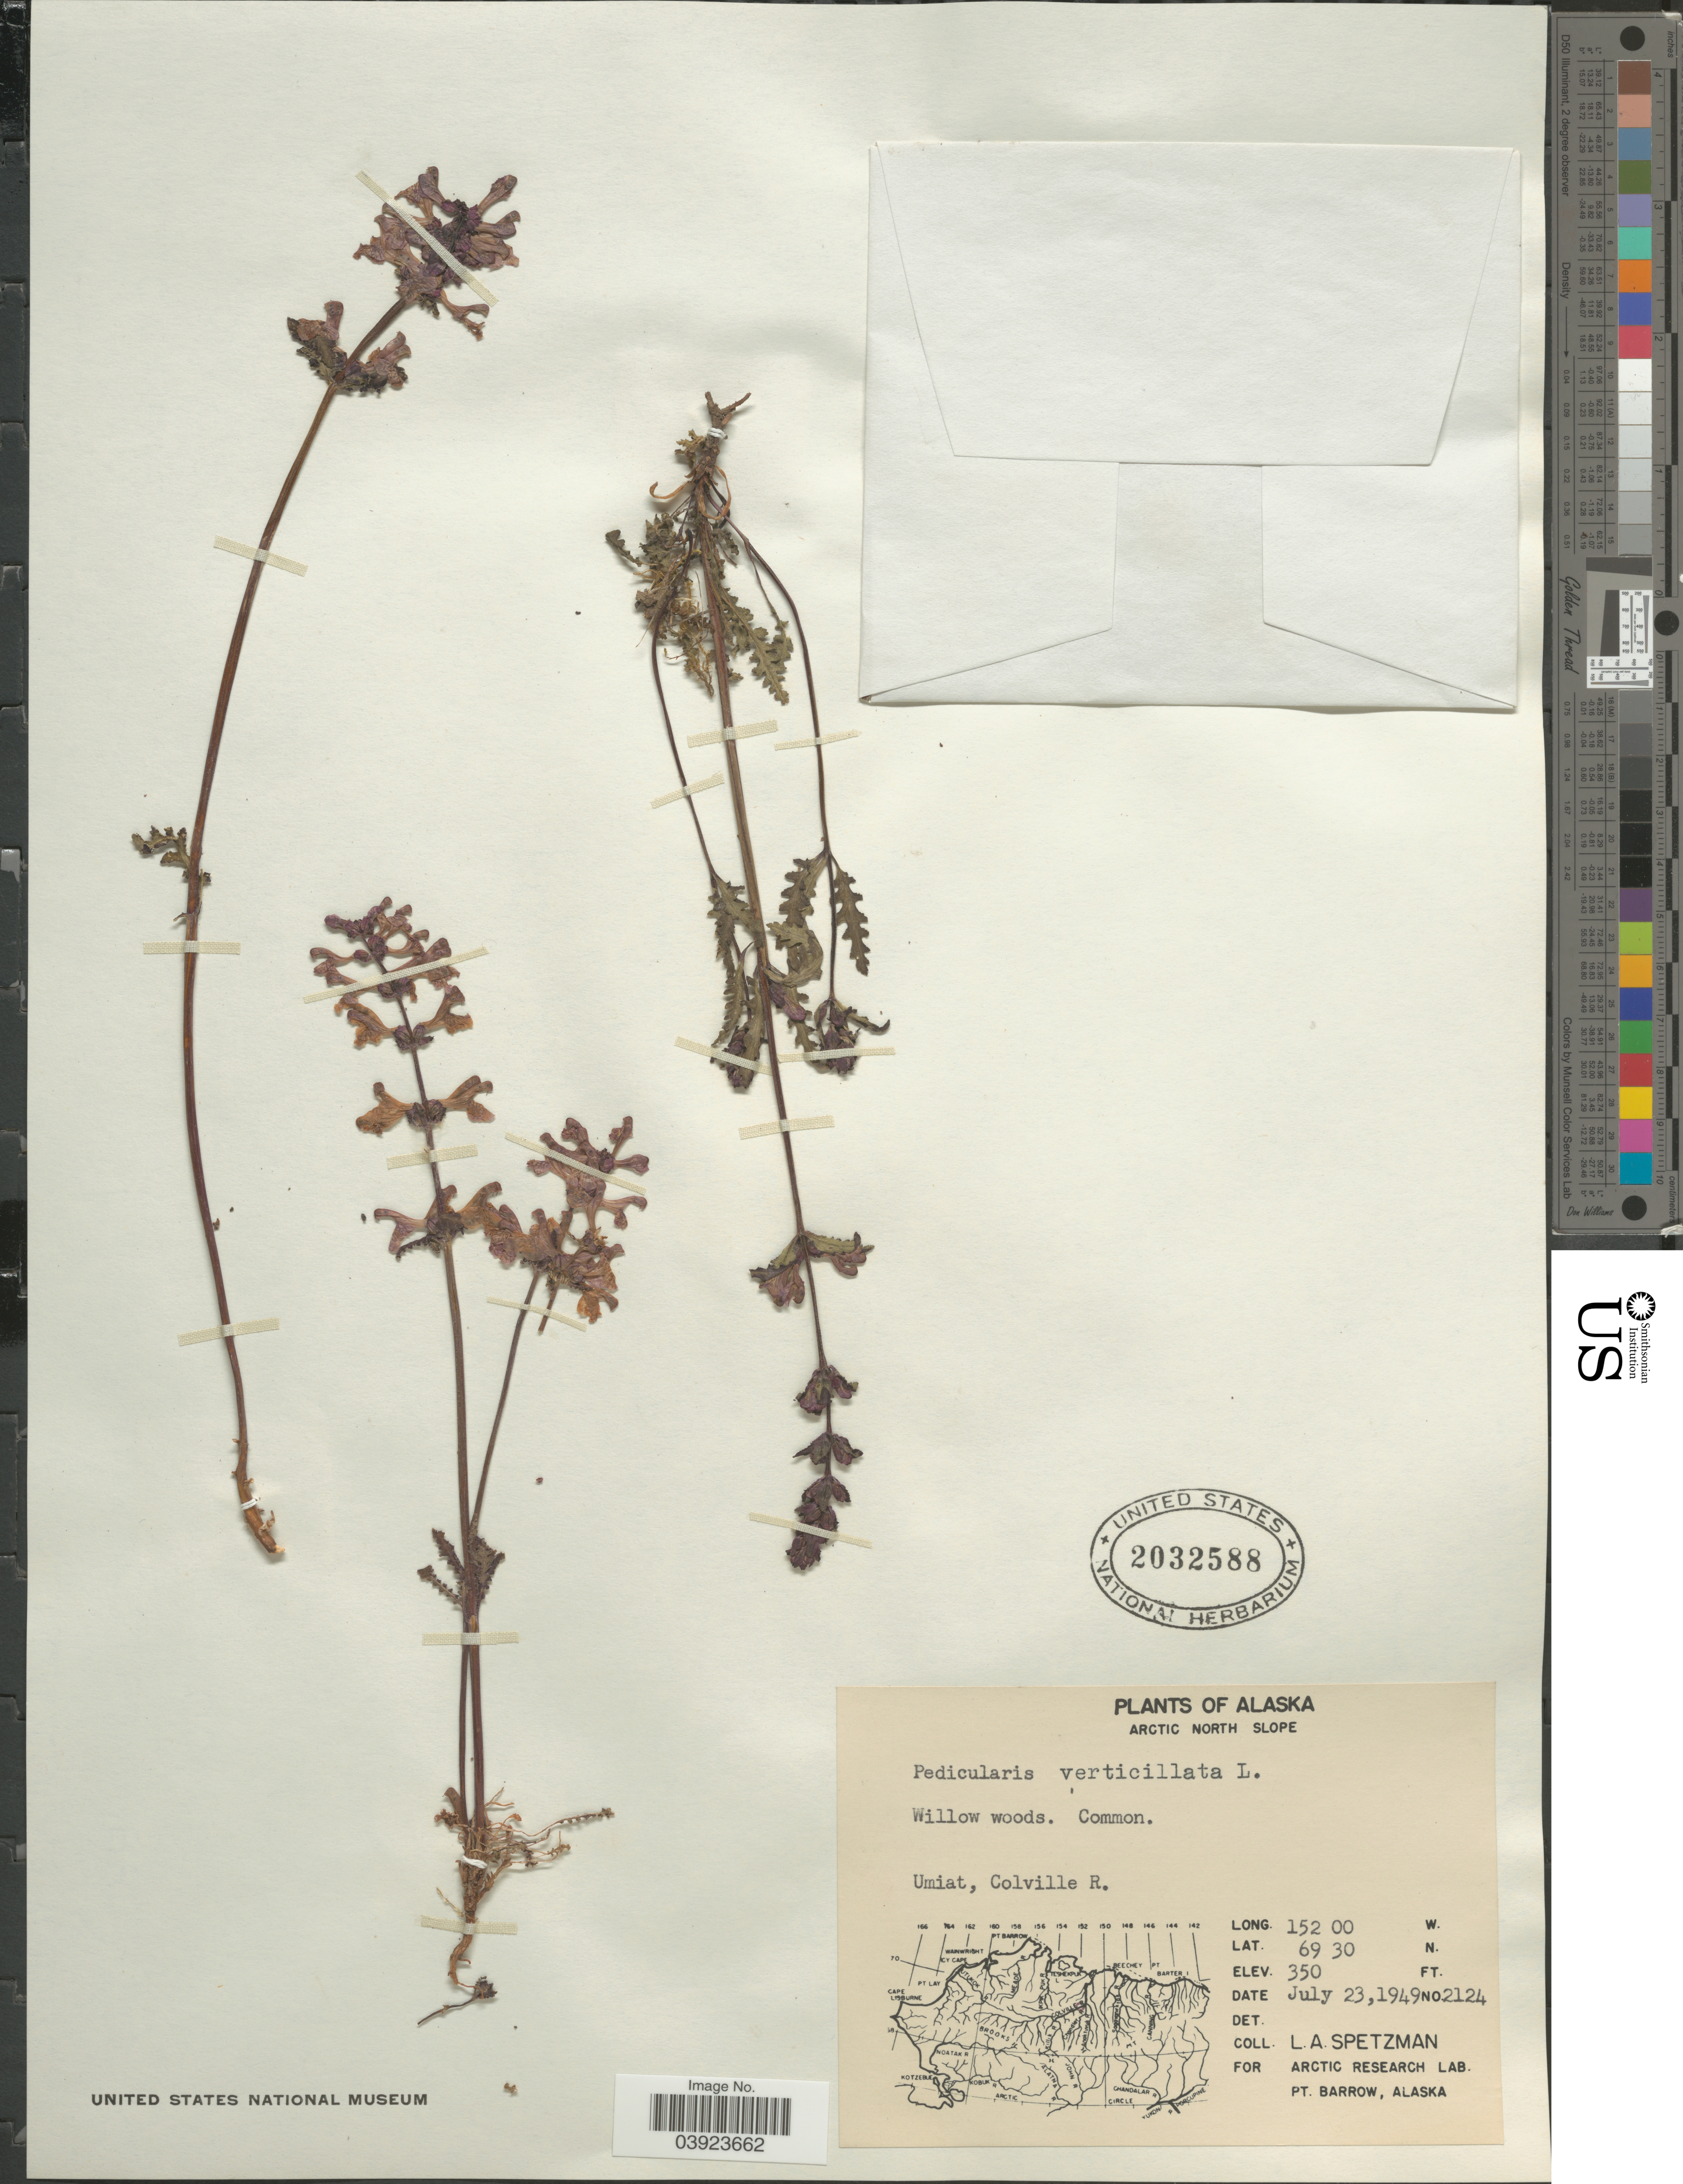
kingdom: Plantae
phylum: Tracheophyta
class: Magnoliopsida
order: Lamiales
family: Orobanchaceae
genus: Pedicularis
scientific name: Pedicularis verticillata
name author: L.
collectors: L. Spetzman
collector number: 2124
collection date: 1949-07-23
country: United States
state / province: Alaska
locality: Arctic North Slope. Umiat, Colville R.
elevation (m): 107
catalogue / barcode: US 2032588